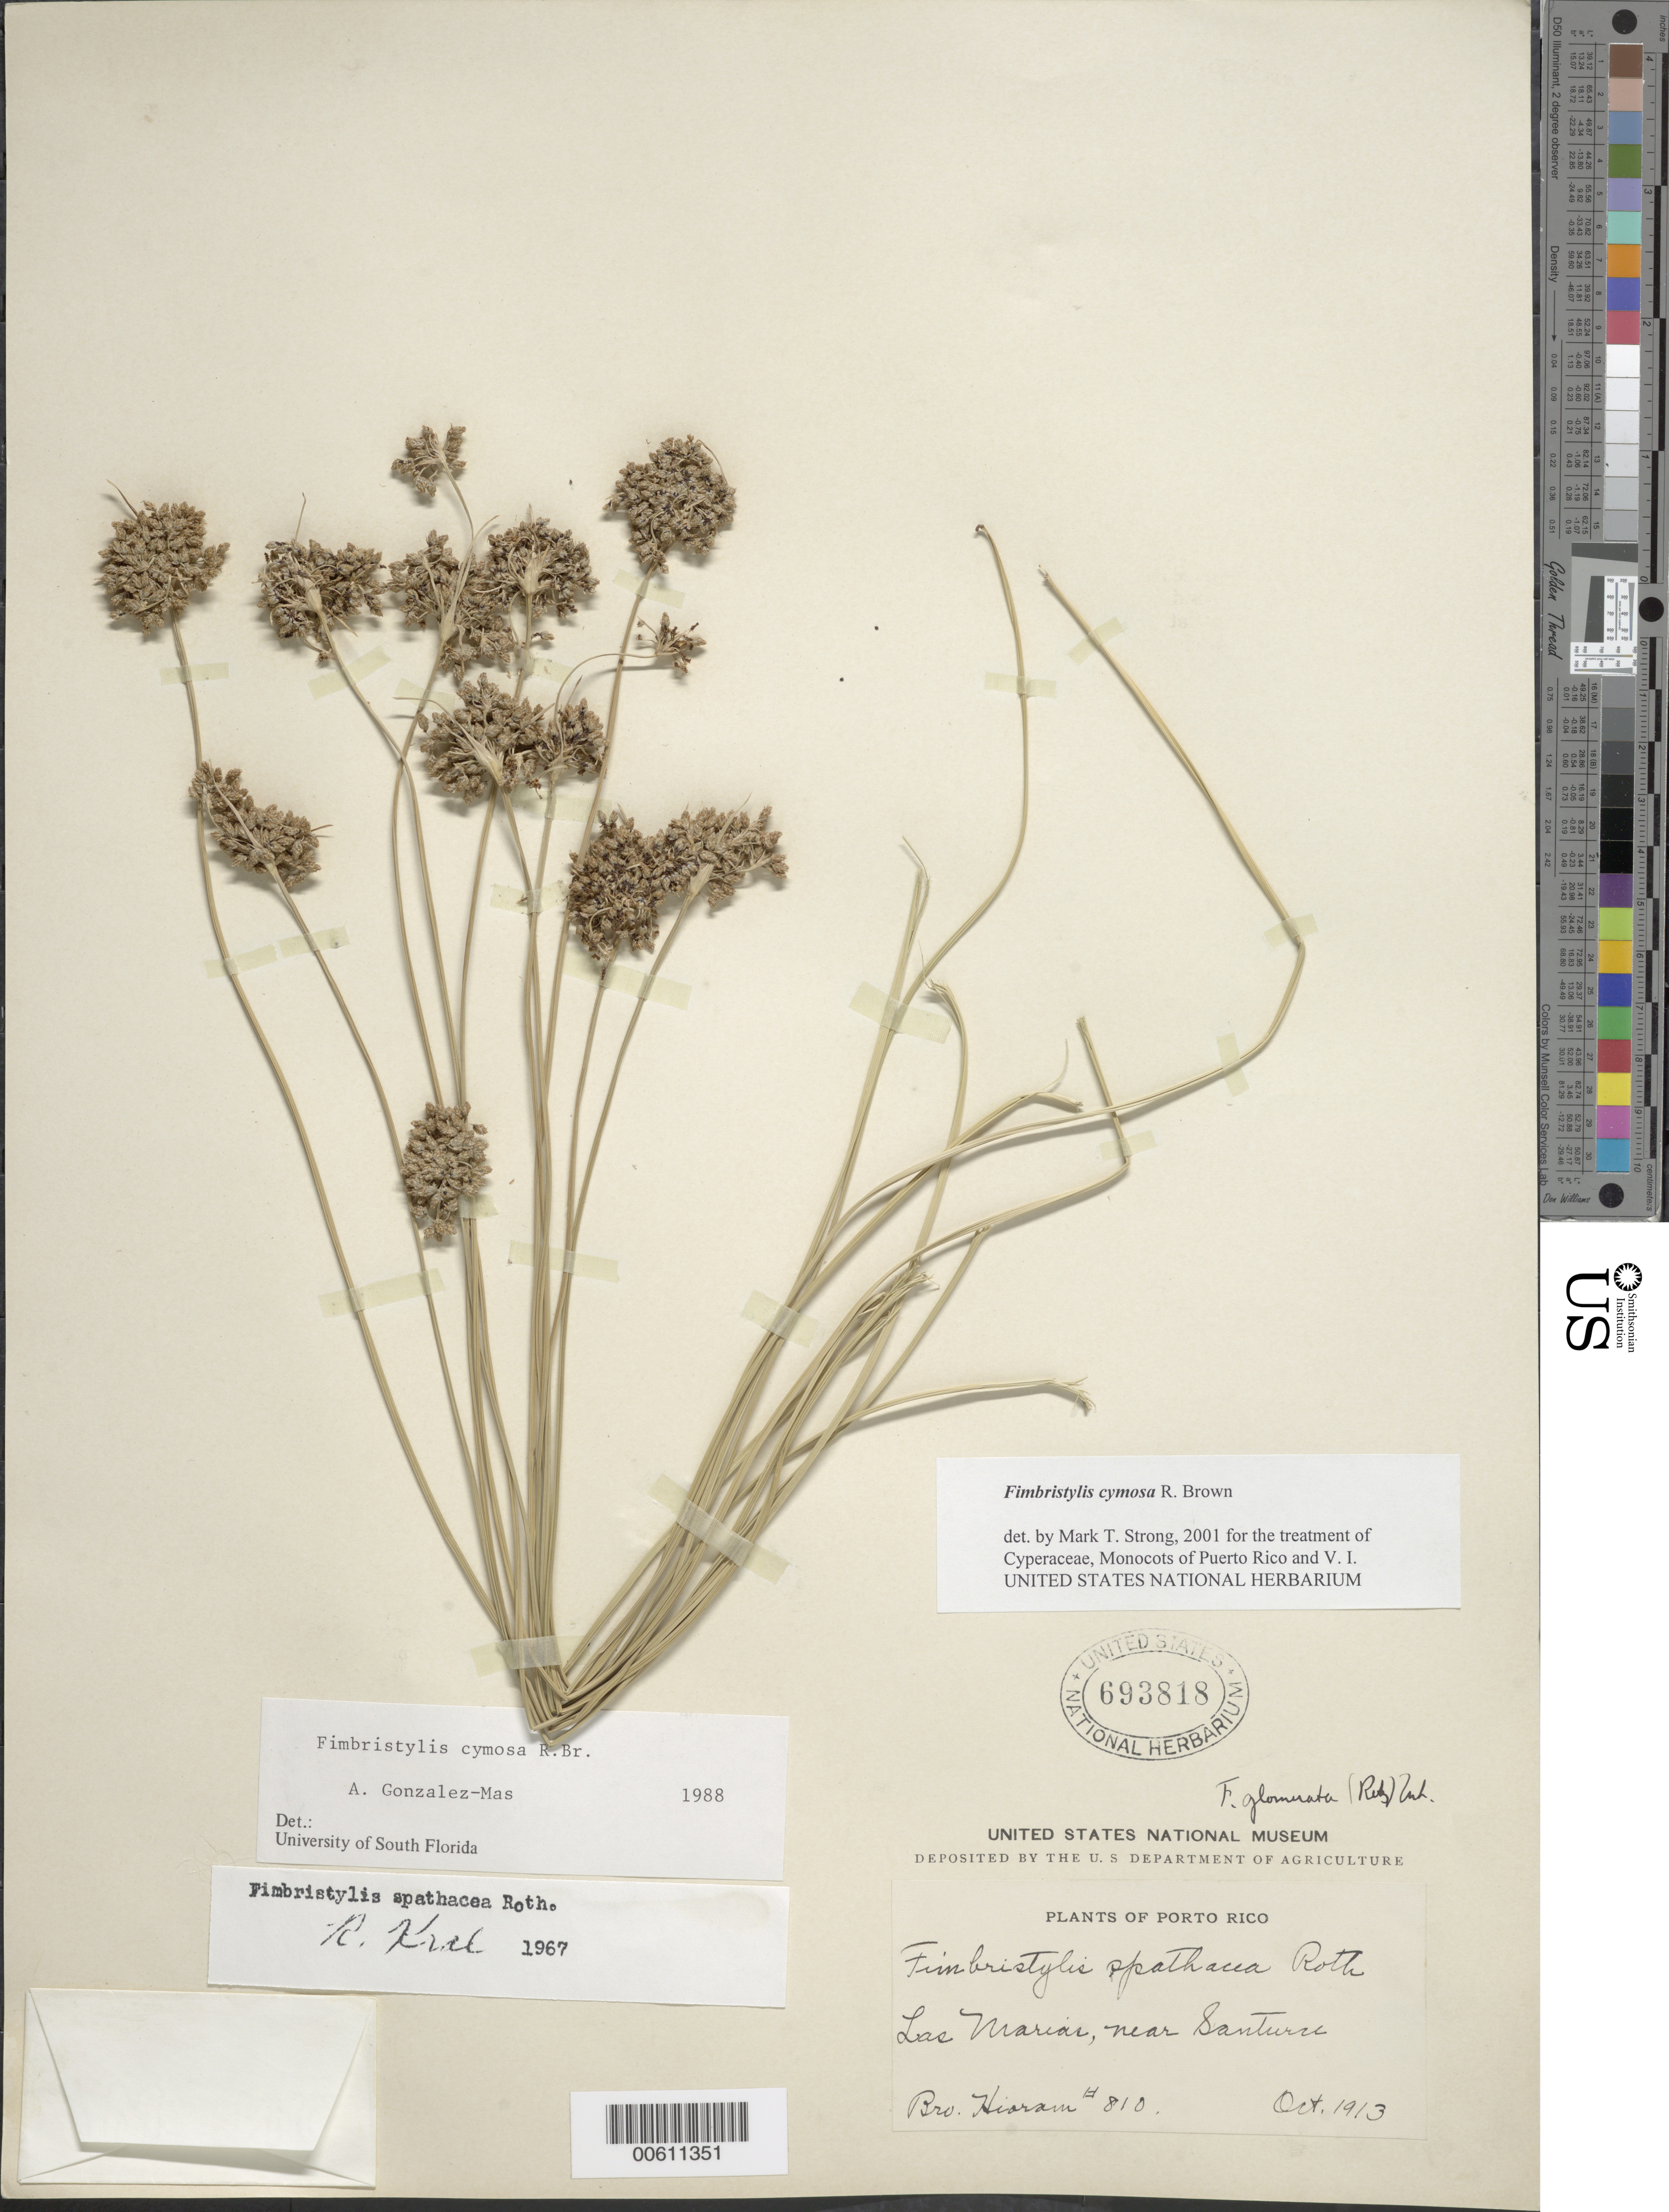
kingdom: Plantae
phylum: Tracheophyta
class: Liliopsida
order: Poales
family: Cyperaceae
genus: Fimbristylis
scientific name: Fimbristylis cymosa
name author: R. Br.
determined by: Strong, M. T., (US), Smithsonian Institution - National Museum of Natural History (UNITED STATES)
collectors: Bro. Hioram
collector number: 810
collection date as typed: Oct 1913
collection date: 1913-10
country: Puerto Rico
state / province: San Juan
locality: Las Marias, near Santurce.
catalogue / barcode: US 693818